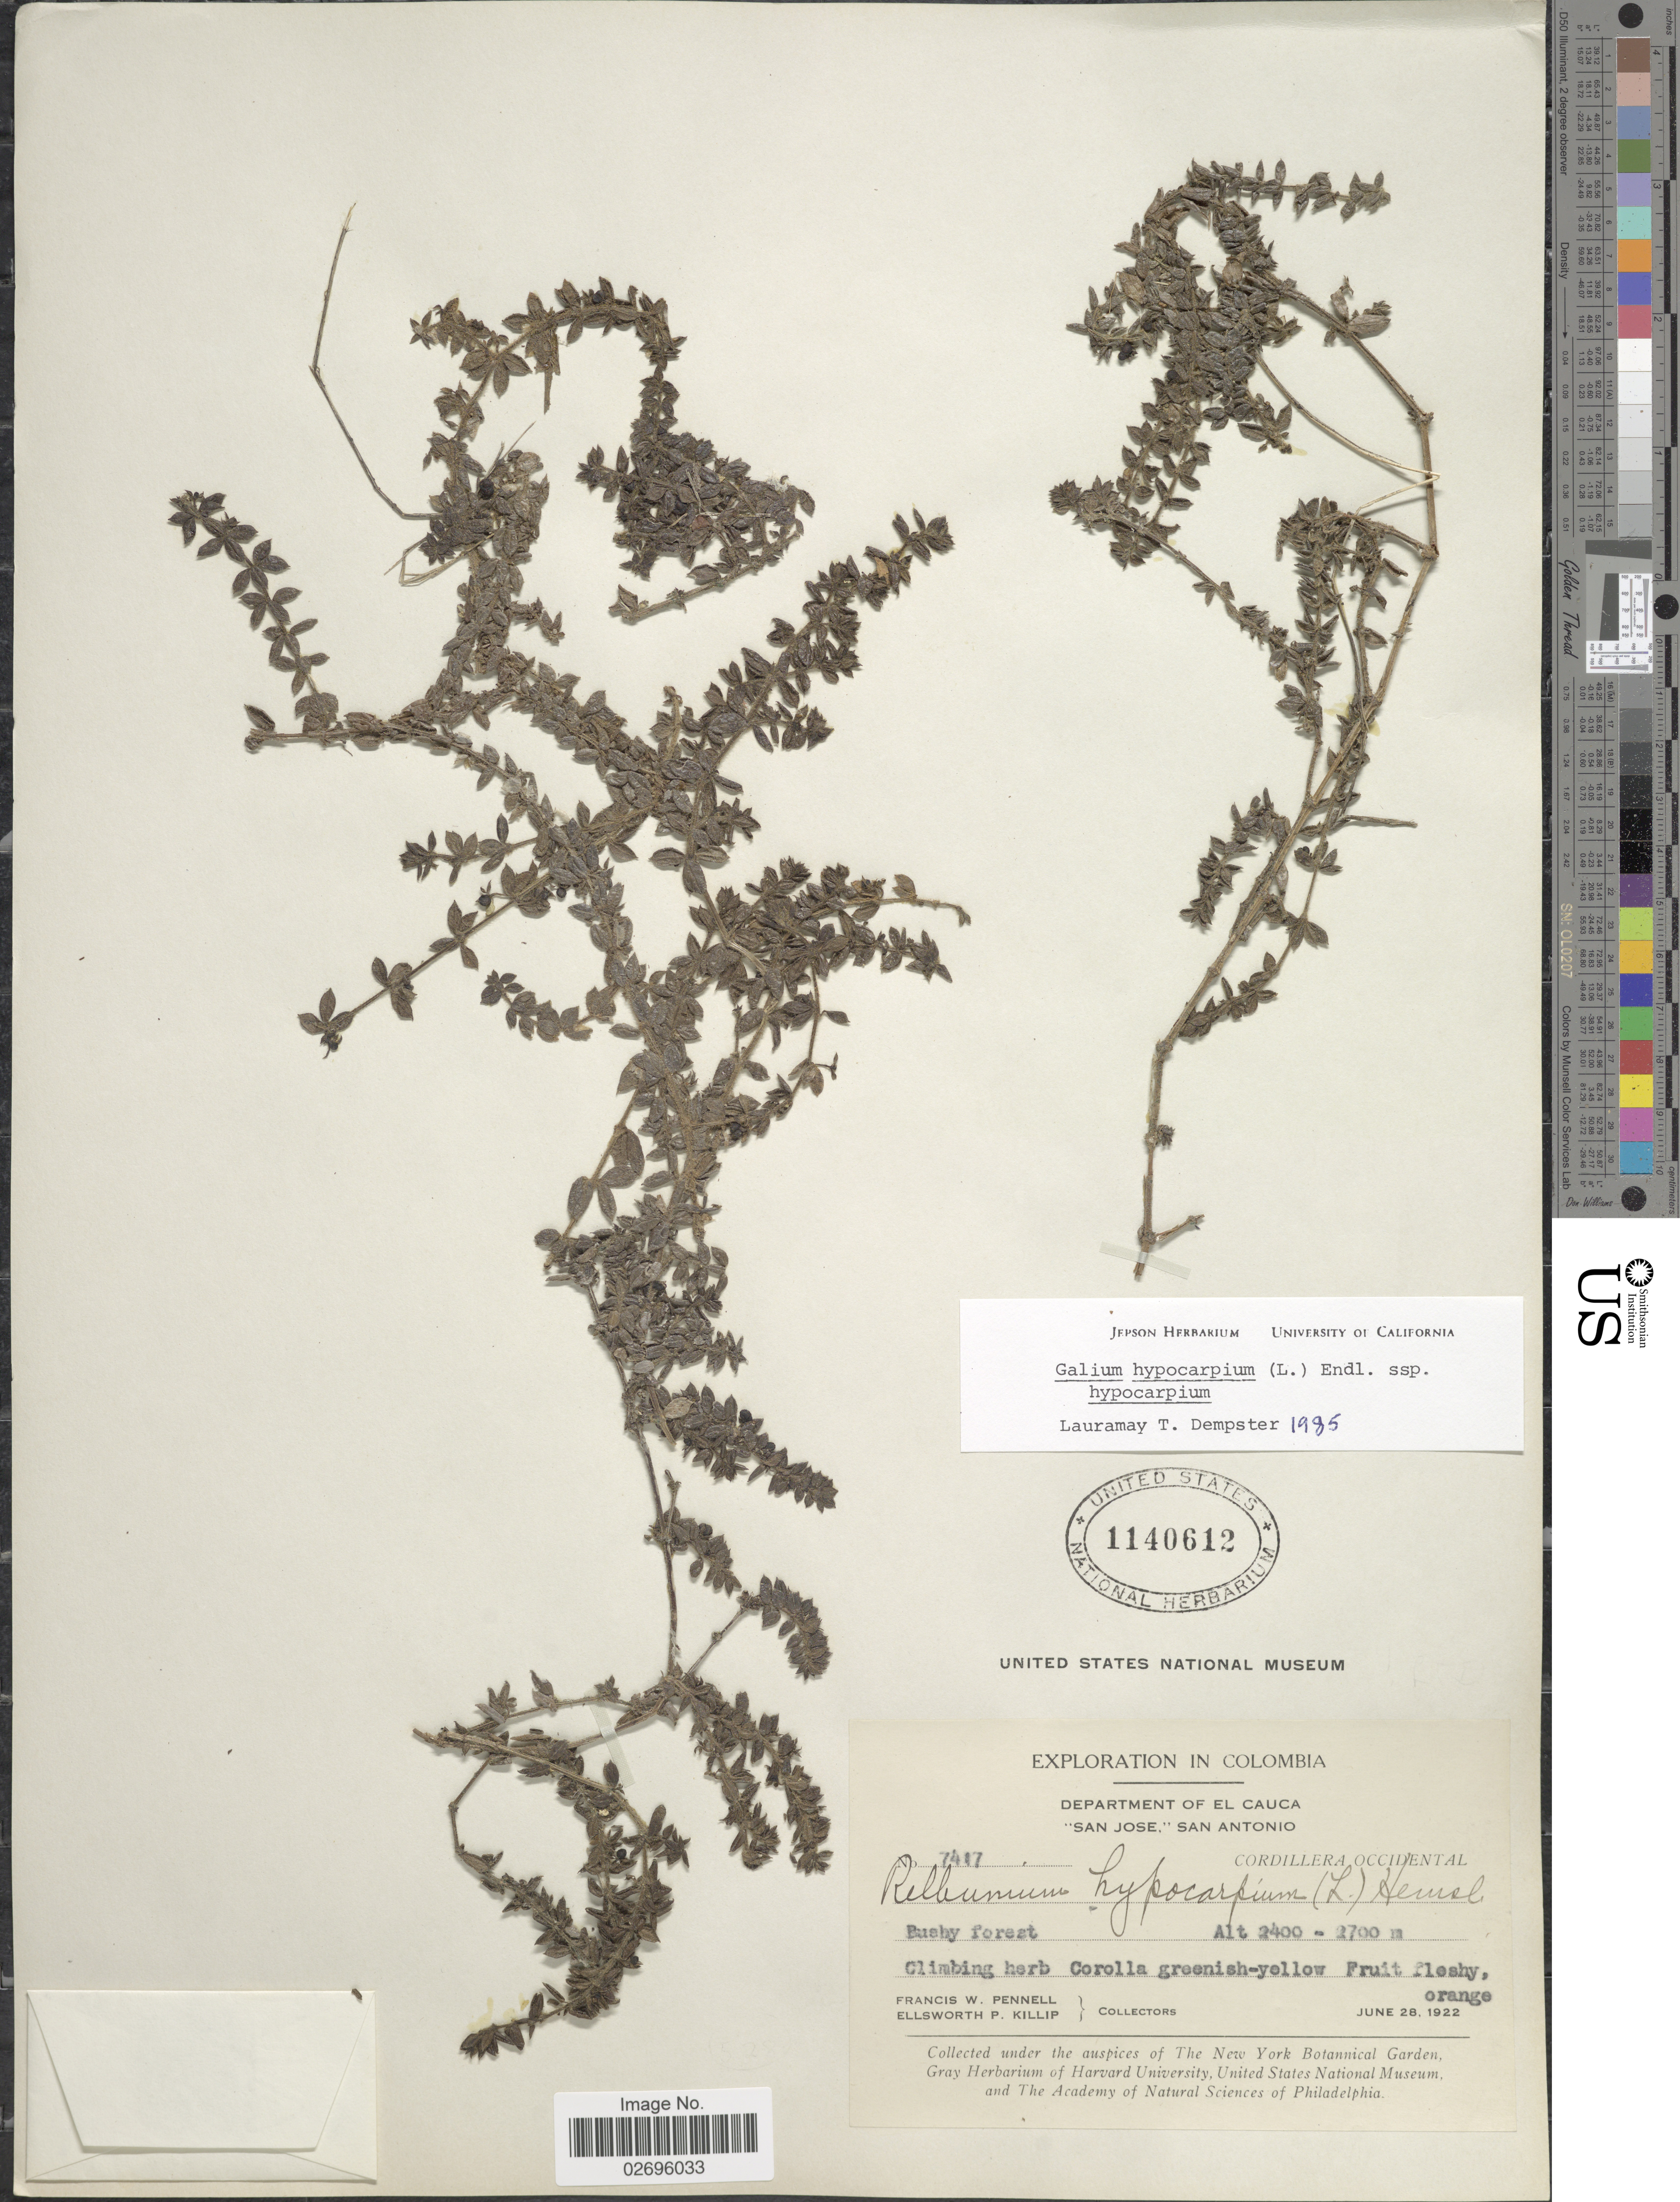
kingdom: Plantae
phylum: Tracheophyta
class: Magnoliopsida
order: Gentianales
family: Rubiaceae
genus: Galium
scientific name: Galium hypocarpium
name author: (L.) Endl. ex Griseb.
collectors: F. W. Pennell & E. P. Killip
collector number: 7417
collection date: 1922-06-28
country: Colombia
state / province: Cauca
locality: Department of El Cauca. "San Jose,"San Antonio. Cordillera Occidental.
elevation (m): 2400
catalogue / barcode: US 1140612